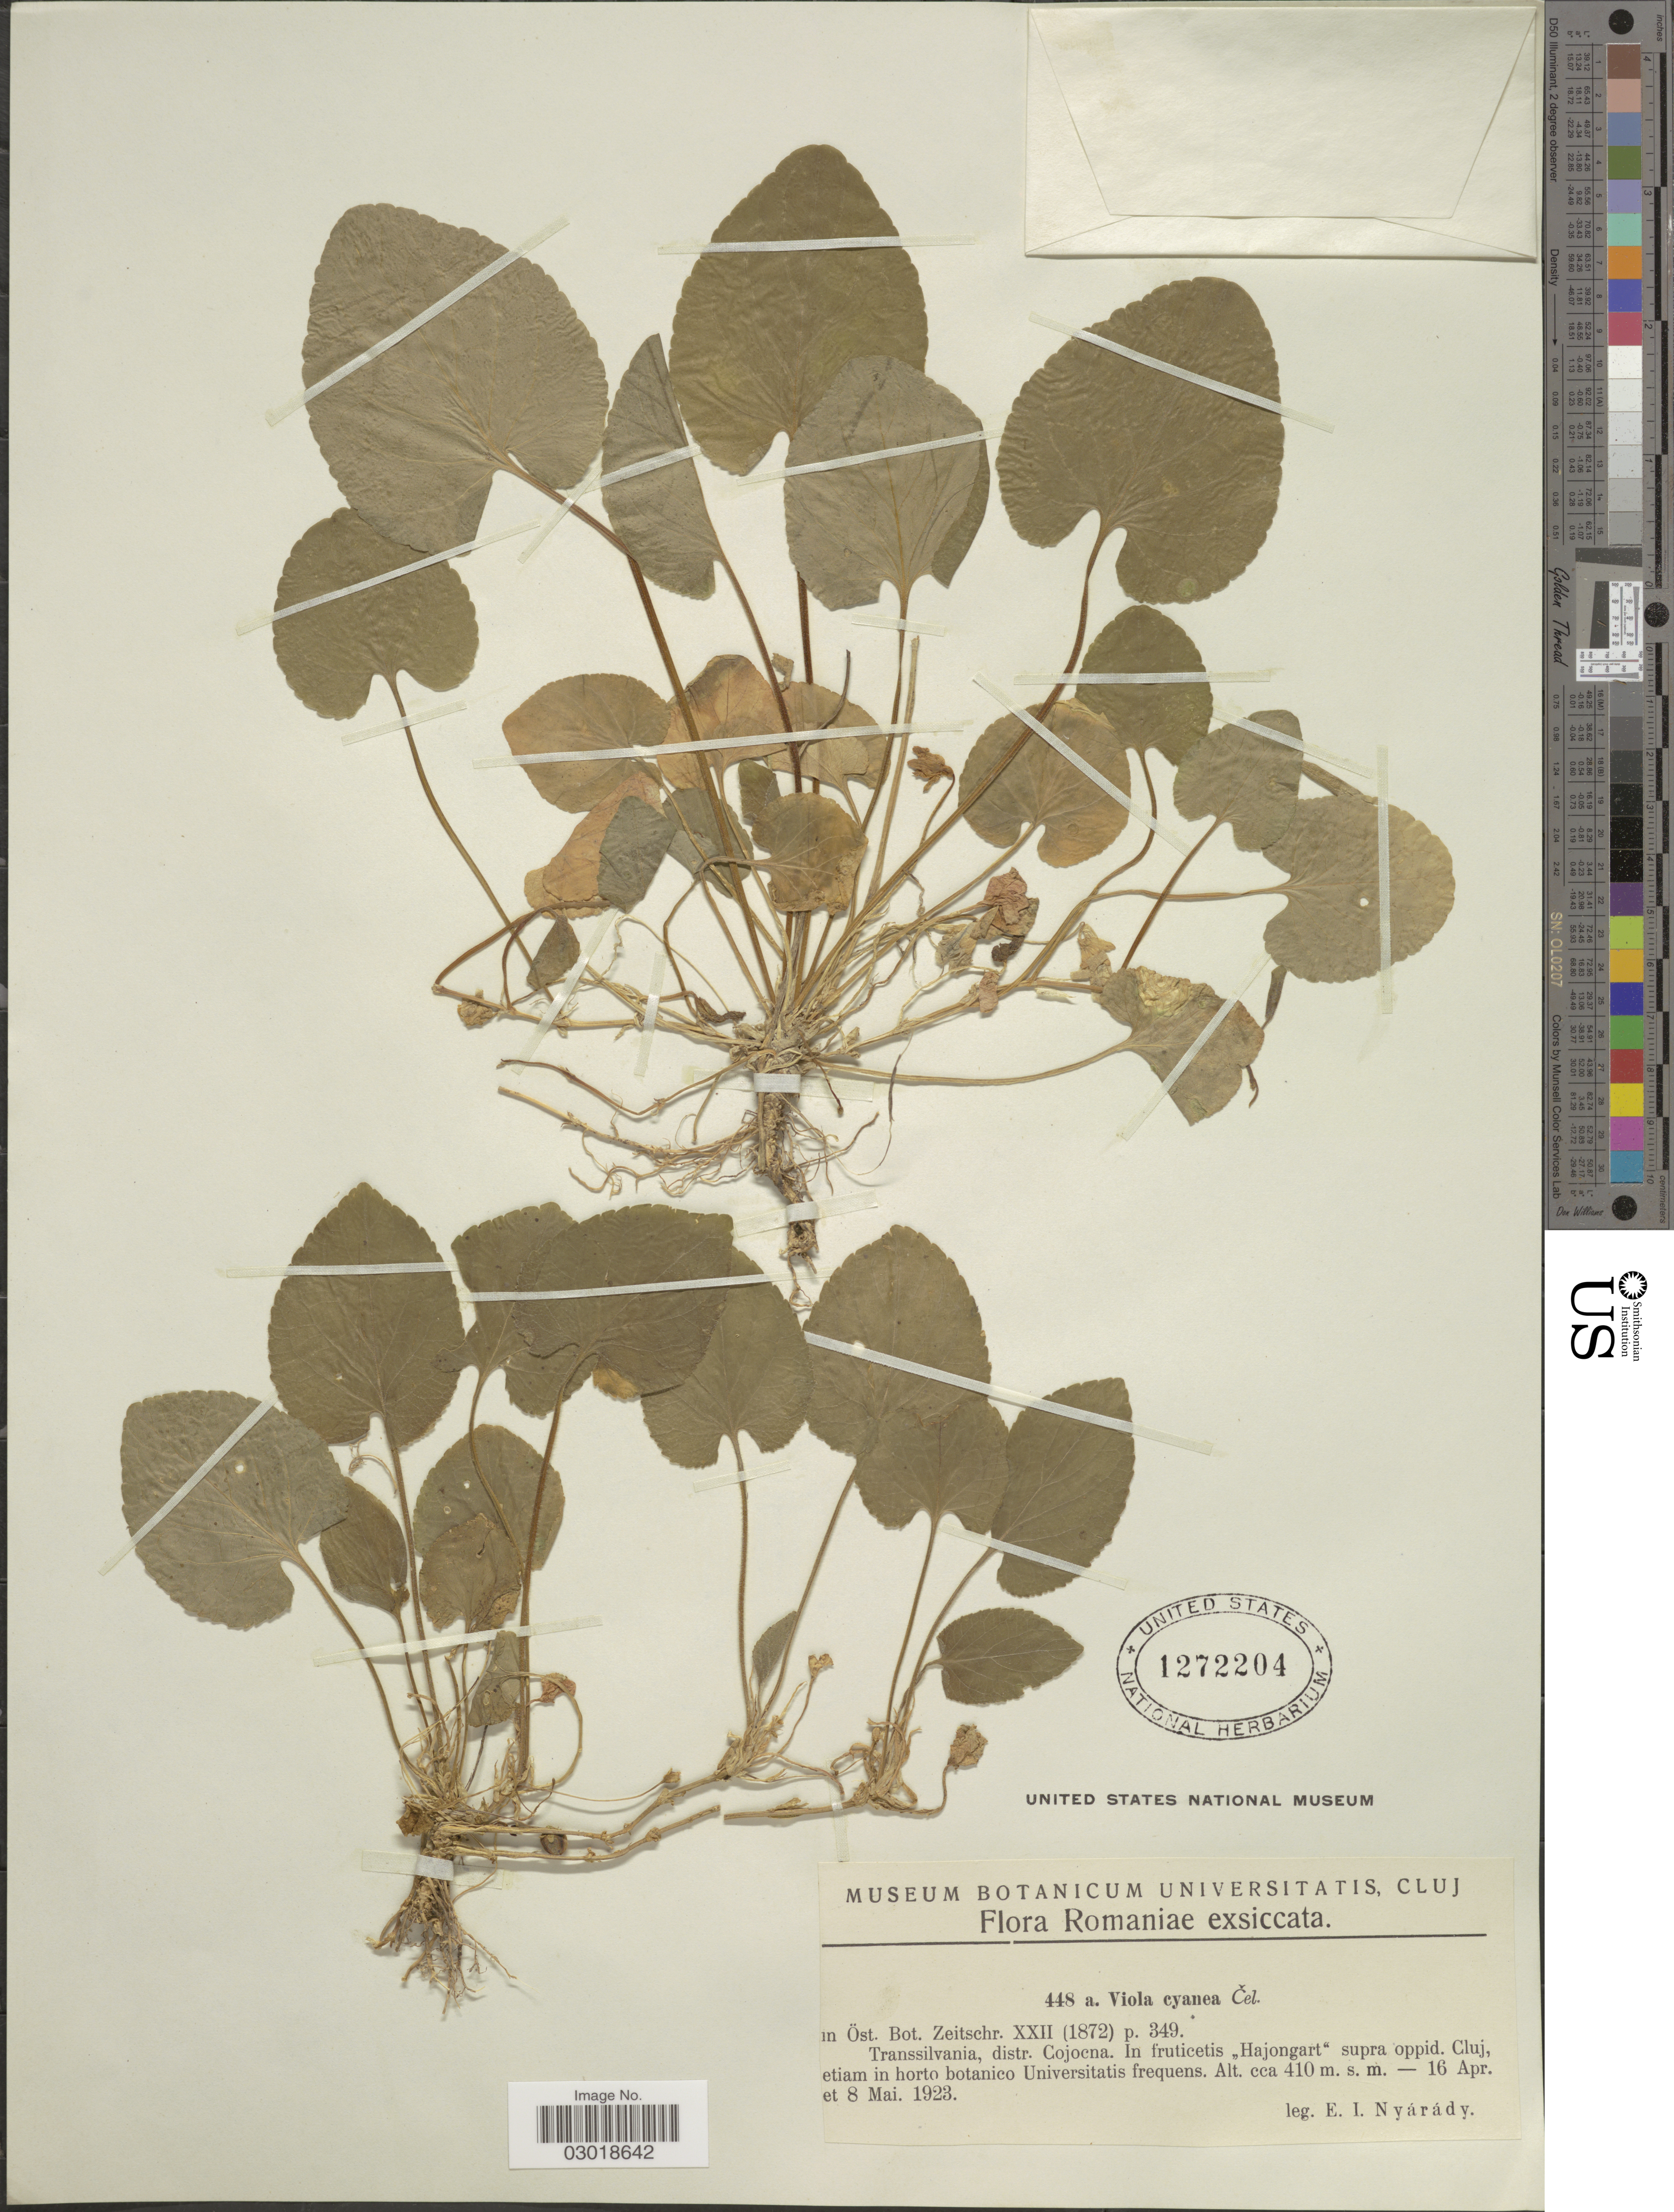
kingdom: Plantae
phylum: Tracheophyta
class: Magnoliopsida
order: Malpighiales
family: Violaceae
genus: Viola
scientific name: Viola cyanea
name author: Čelak.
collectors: E. Nyárády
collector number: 448 a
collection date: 1923-05-08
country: Romania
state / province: Cluj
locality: Transsilvania, distr. Cojocna. In fruticetis "Hajongard" supra oppid. Cluj, etiam in horto botanico Universitatis frequens.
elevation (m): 410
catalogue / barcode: US 1272204